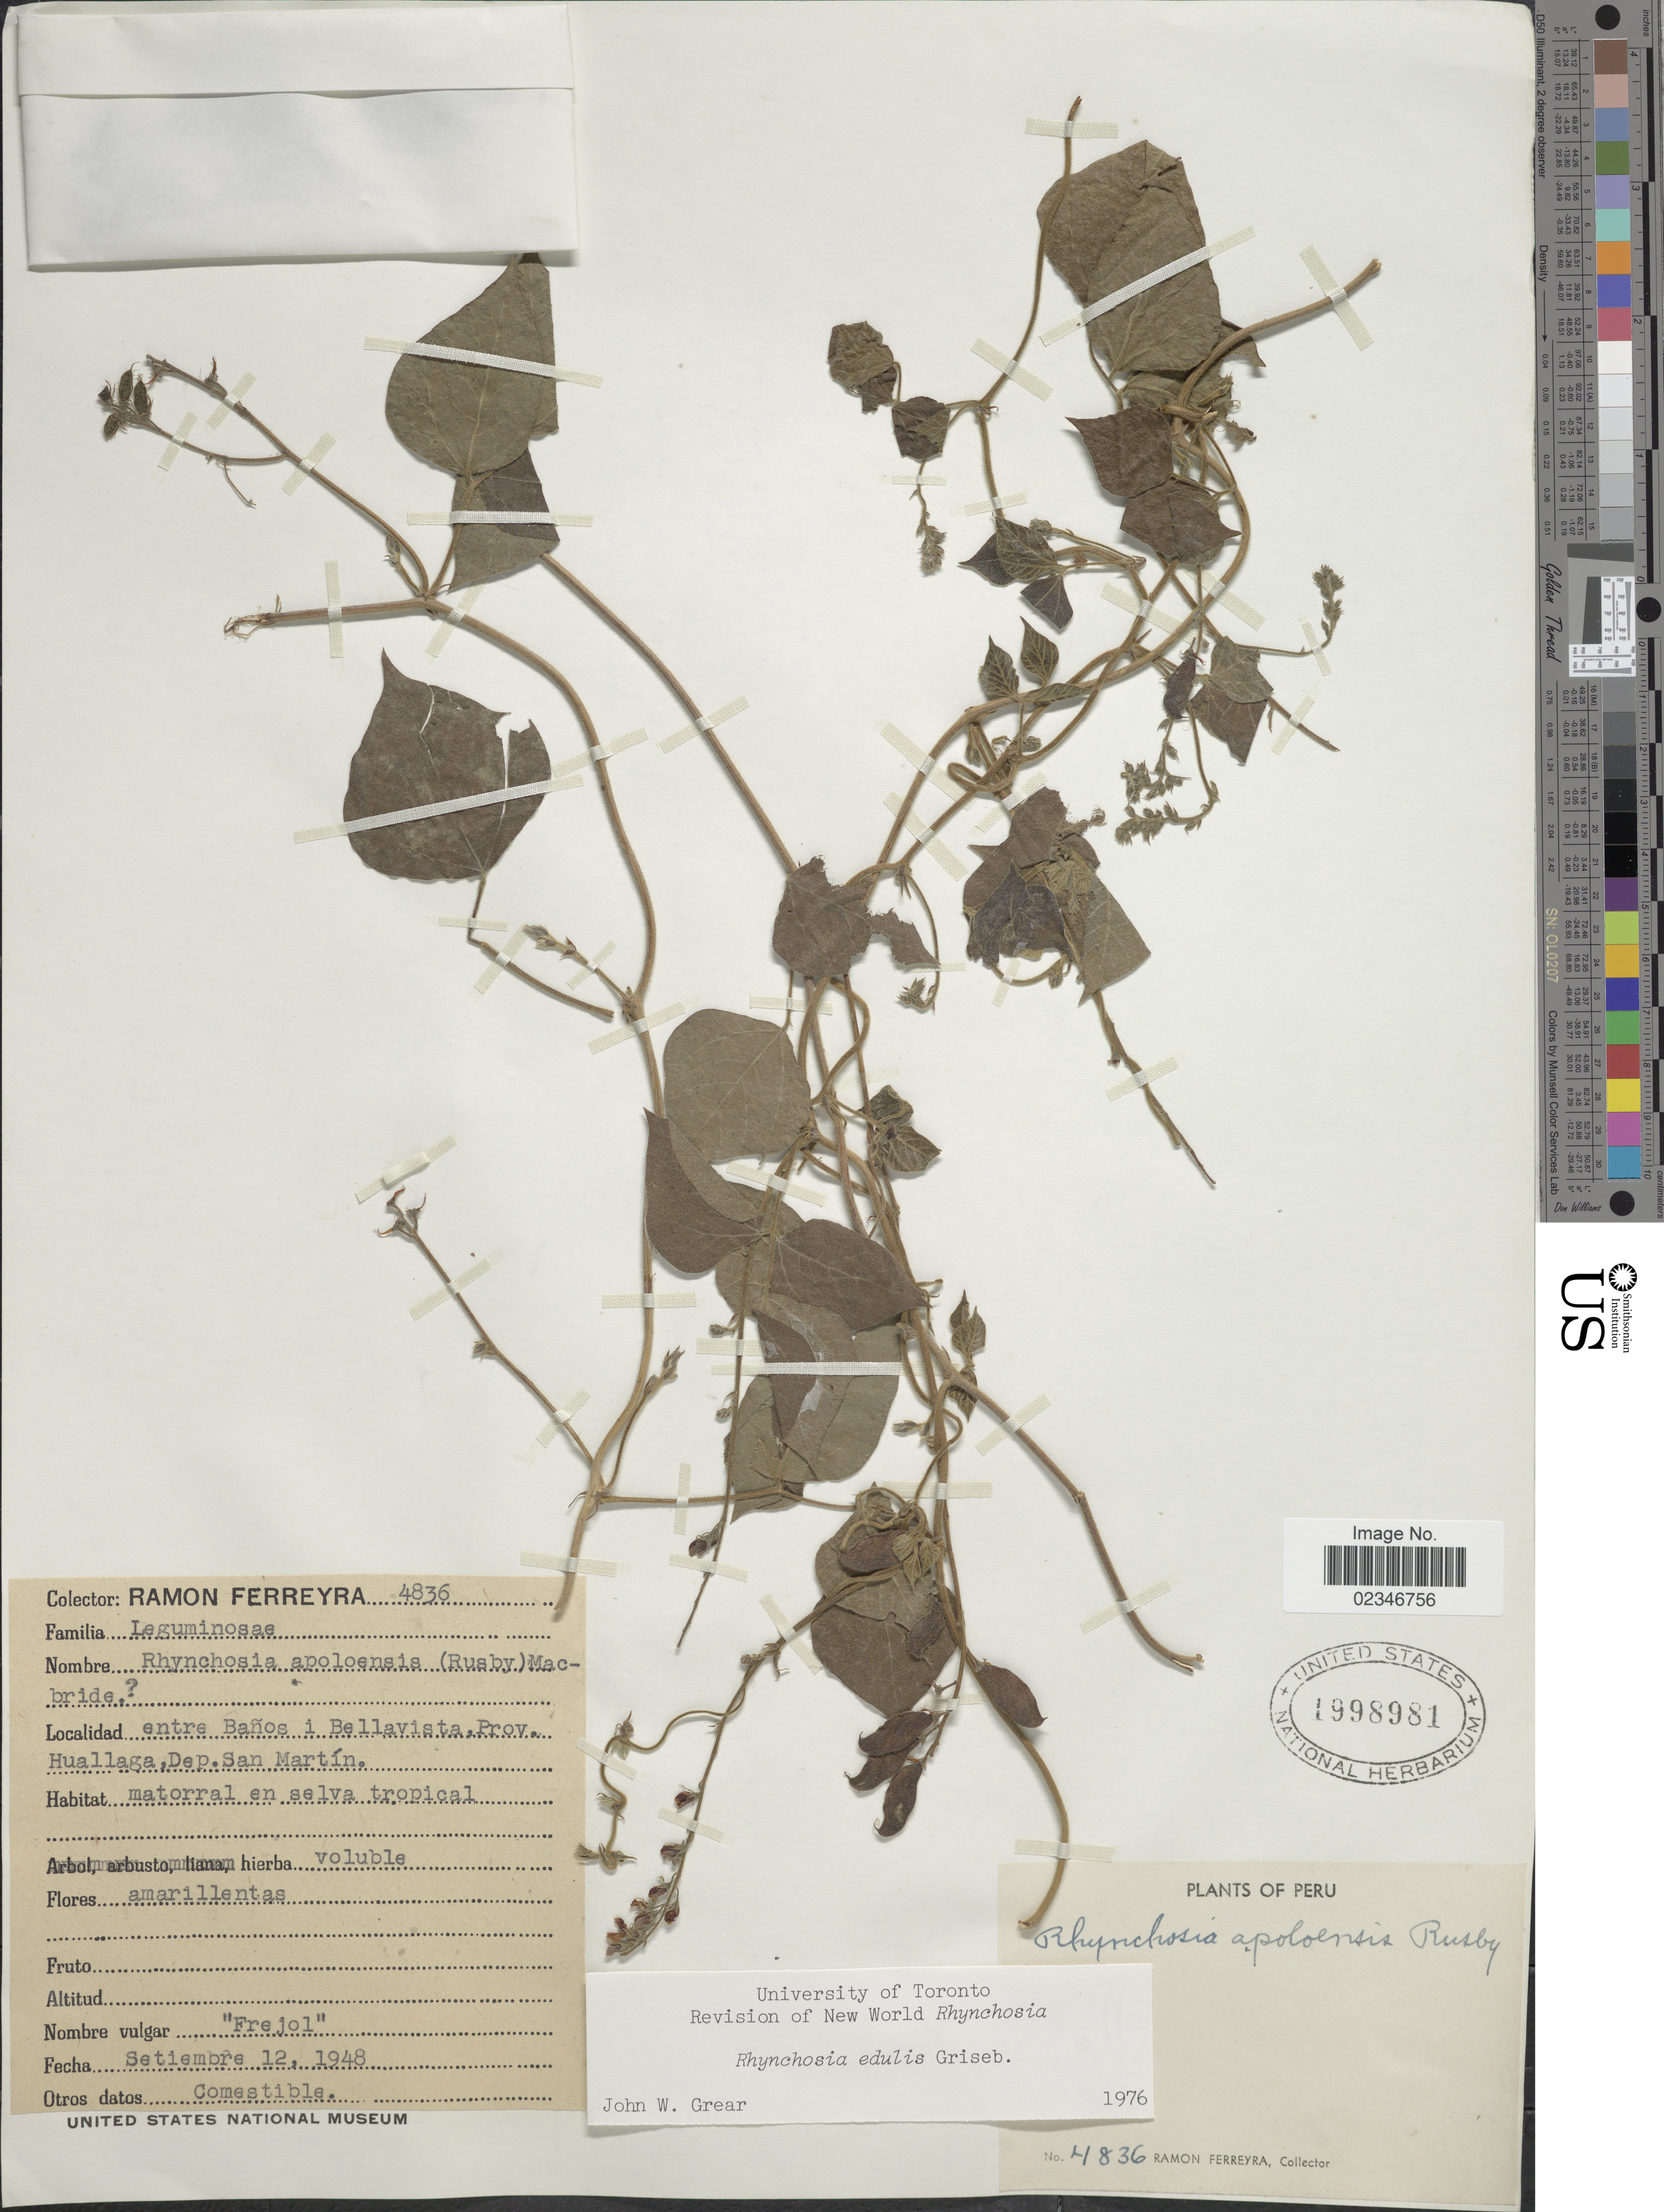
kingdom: Plantae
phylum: Tracheophyta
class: Magnoliopsida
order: Fabales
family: Fabaceae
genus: Rhynchosia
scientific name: Rhynchosia edulis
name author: Griseb.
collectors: R. A. Ferreyra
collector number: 4836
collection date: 1948-09-12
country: Peru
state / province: San Martín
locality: Entre Banos i Bellavista, Prov. Huallaga, Dep. San Martin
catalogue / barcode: US 1998981